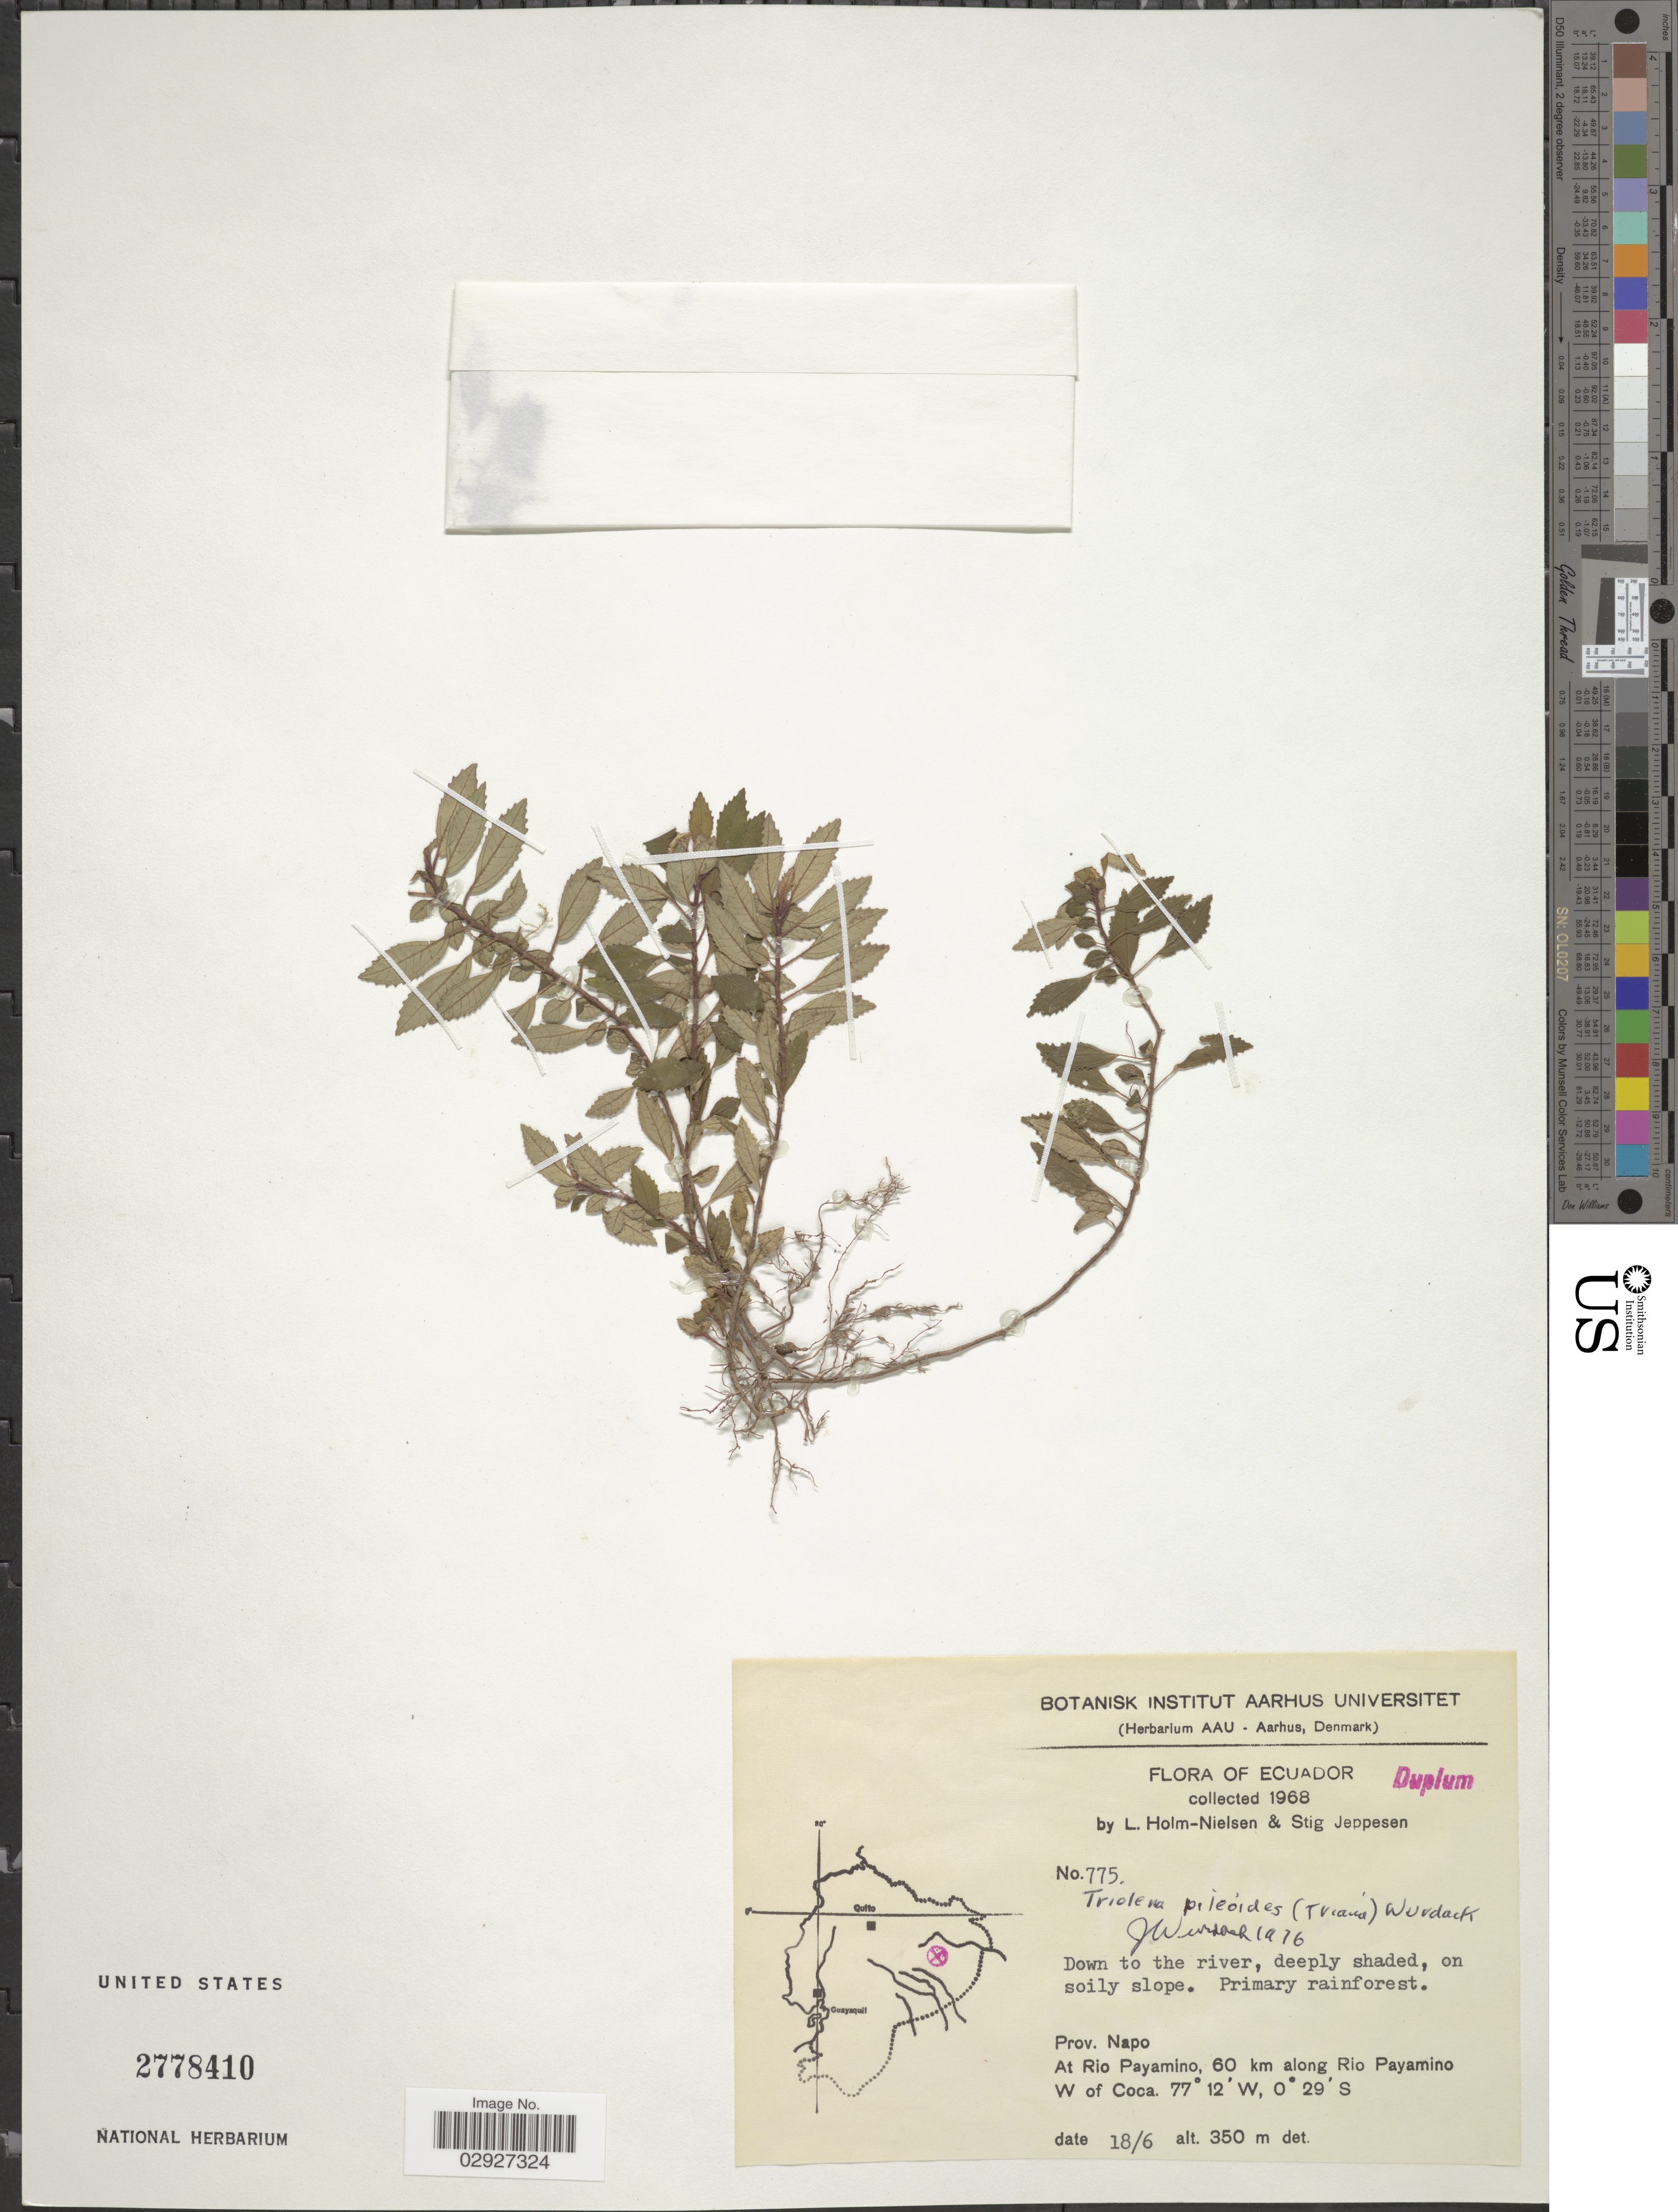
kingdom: Plantae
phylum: Tracheophyta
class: Magnoliopsida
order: Myrtales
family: Melastomataceae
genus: Triolena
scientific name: Triolena pileoides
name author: (Triana) Wurdack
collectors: L. Holm-Nielsen & S. Jeppesen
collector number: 775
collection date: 1968-06-18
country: Ecuador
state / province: Napo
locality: Prov. Napo, At Rio Payamino, 60 km along Rio Payamino, W of Coca, Down to the river.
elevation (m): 350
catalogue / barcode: US 2778410